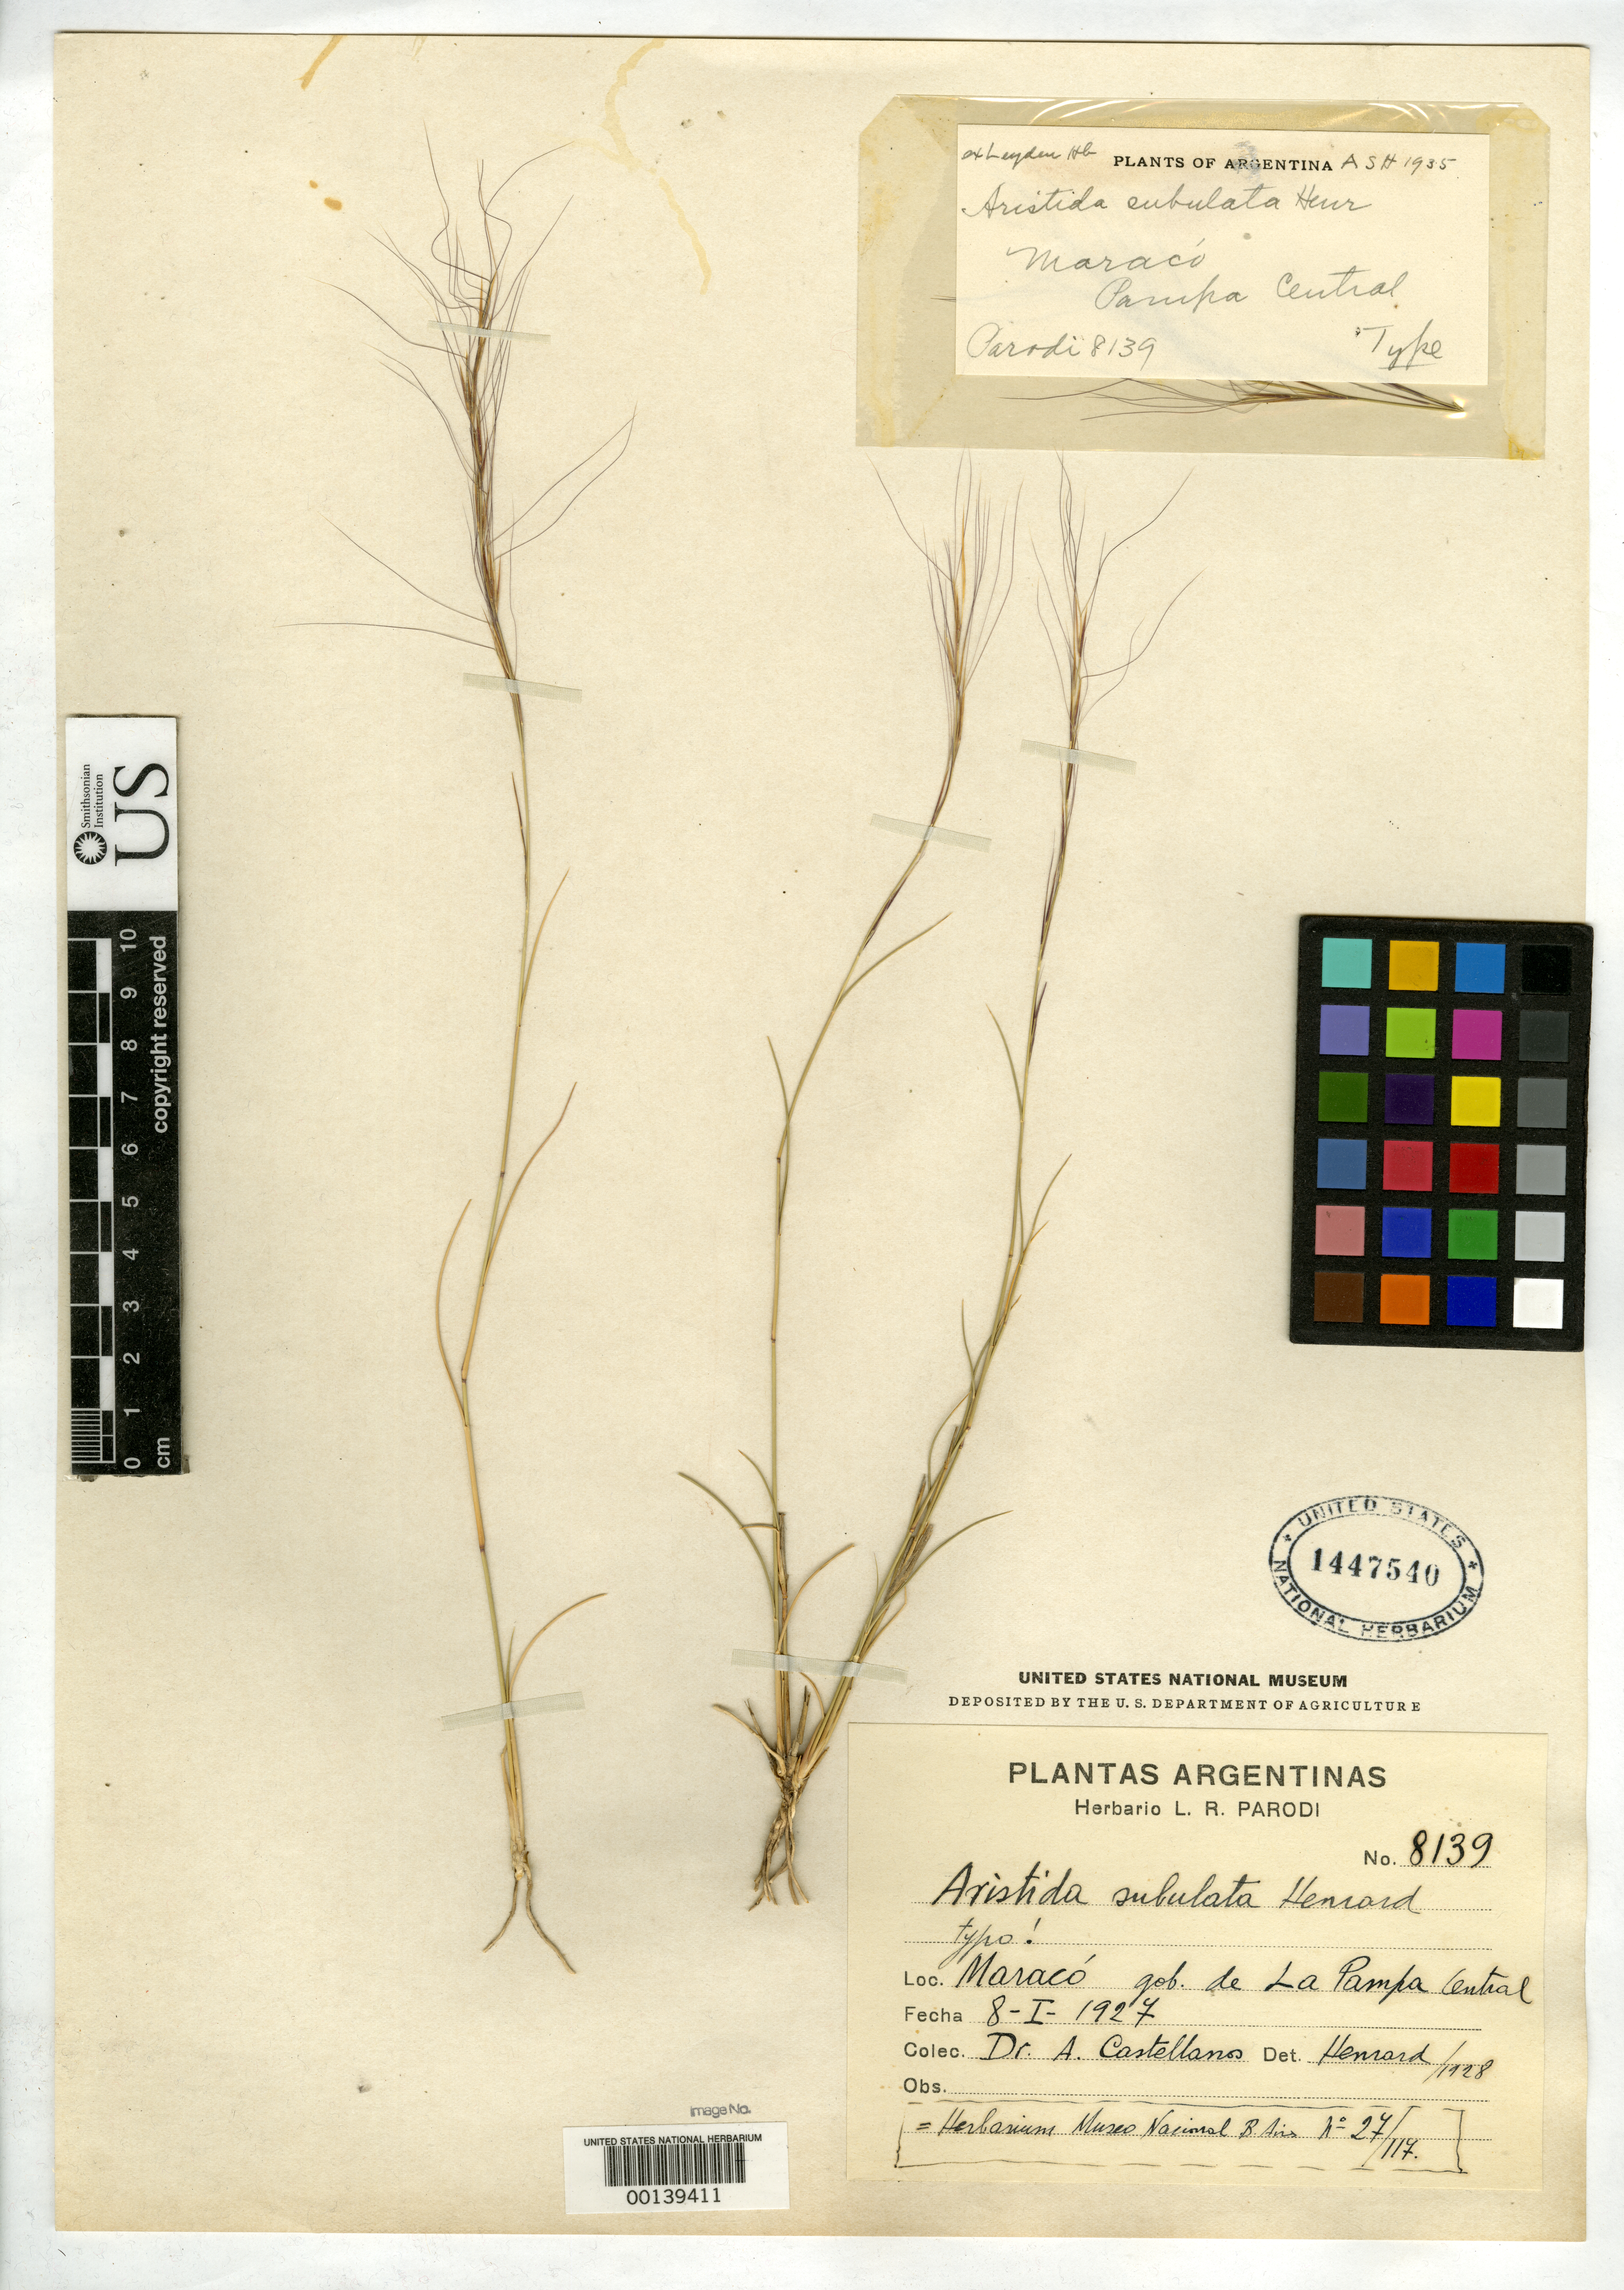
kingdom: Plantae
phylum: Tracheophyta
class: Liliopsida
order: Poales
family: Poaceae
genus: Aristida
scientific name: Aristida subulata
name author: Henr.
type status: Isotype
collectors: A. Castellanos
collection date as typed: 08 Jan 1927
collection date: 1927-01-08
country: Argentina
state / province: La Pampa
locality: Maraco, La Pampa Central.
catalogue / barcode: US 1447540